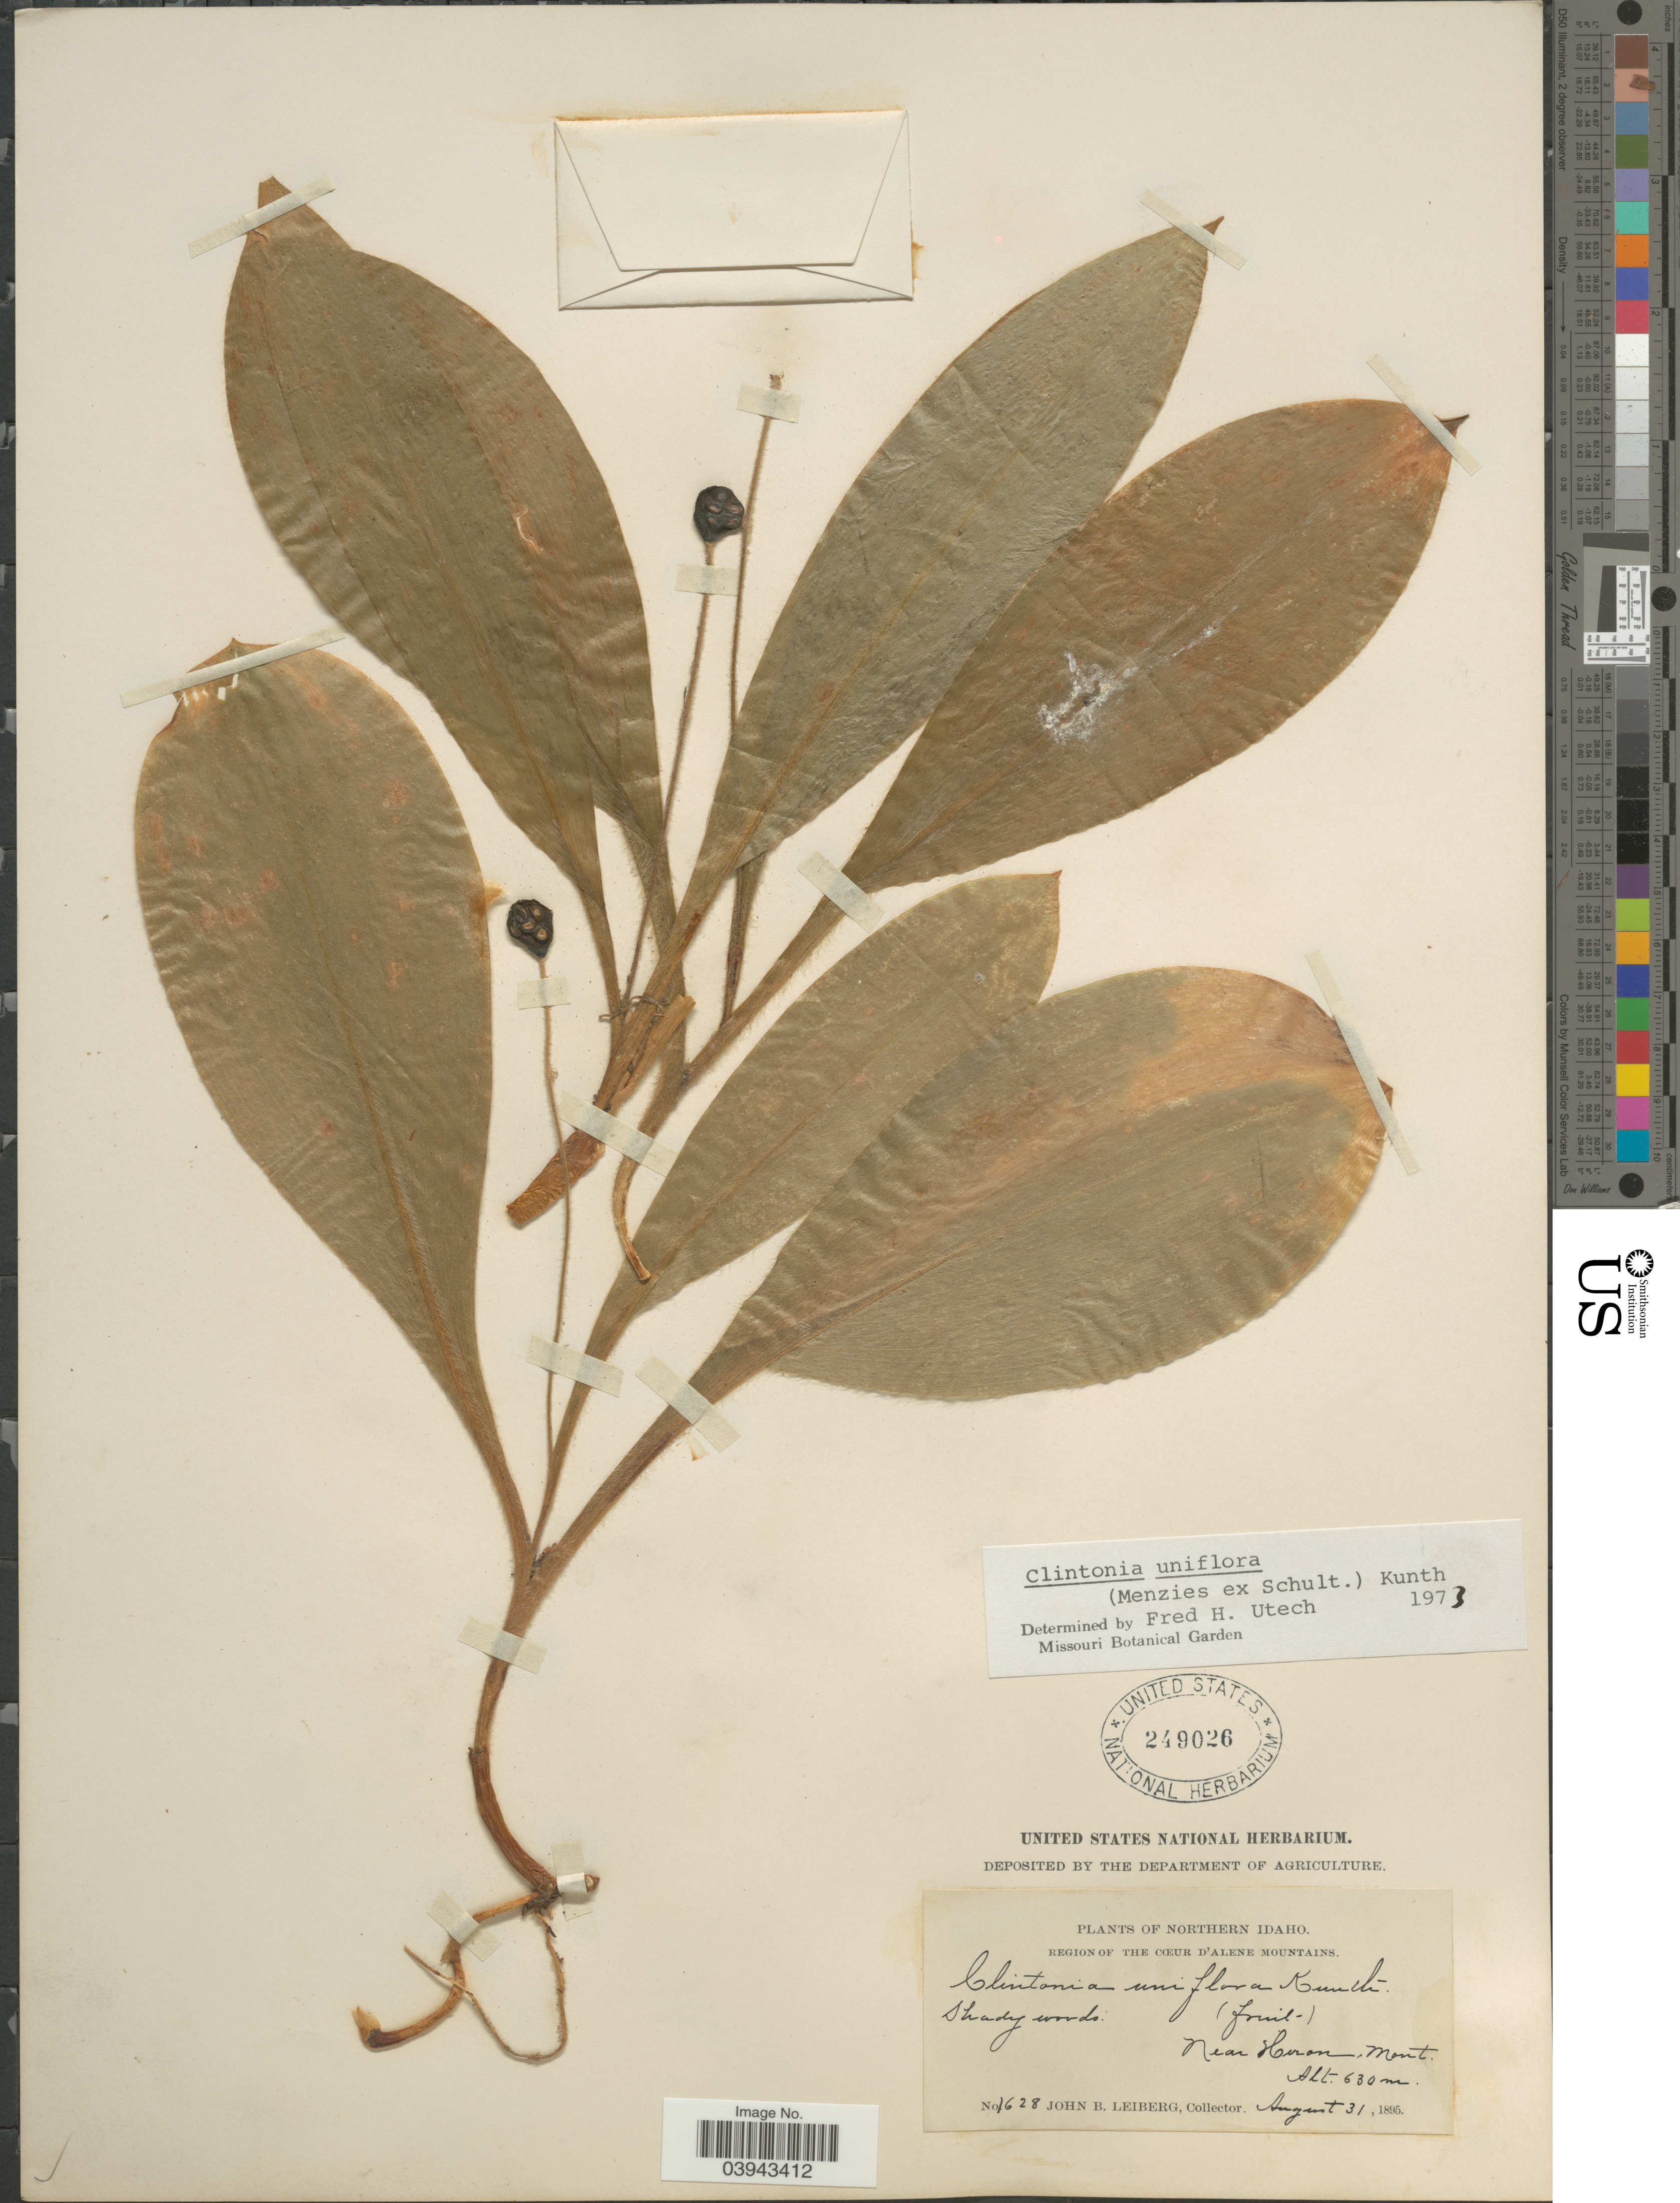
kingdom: Plantae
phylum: Tracheophyta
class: Liliopsida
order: Liliales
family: Liliaceae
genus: Clintonia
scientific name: Clintonia uniflora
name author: Kunth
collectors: J. B. Leiberg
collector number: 1628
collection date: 1895-08-31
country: United States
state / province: Montana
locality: Region of the Cœur D'Alene Mountains. Near Huron, Mont.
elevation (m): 630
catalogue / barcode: US 249026